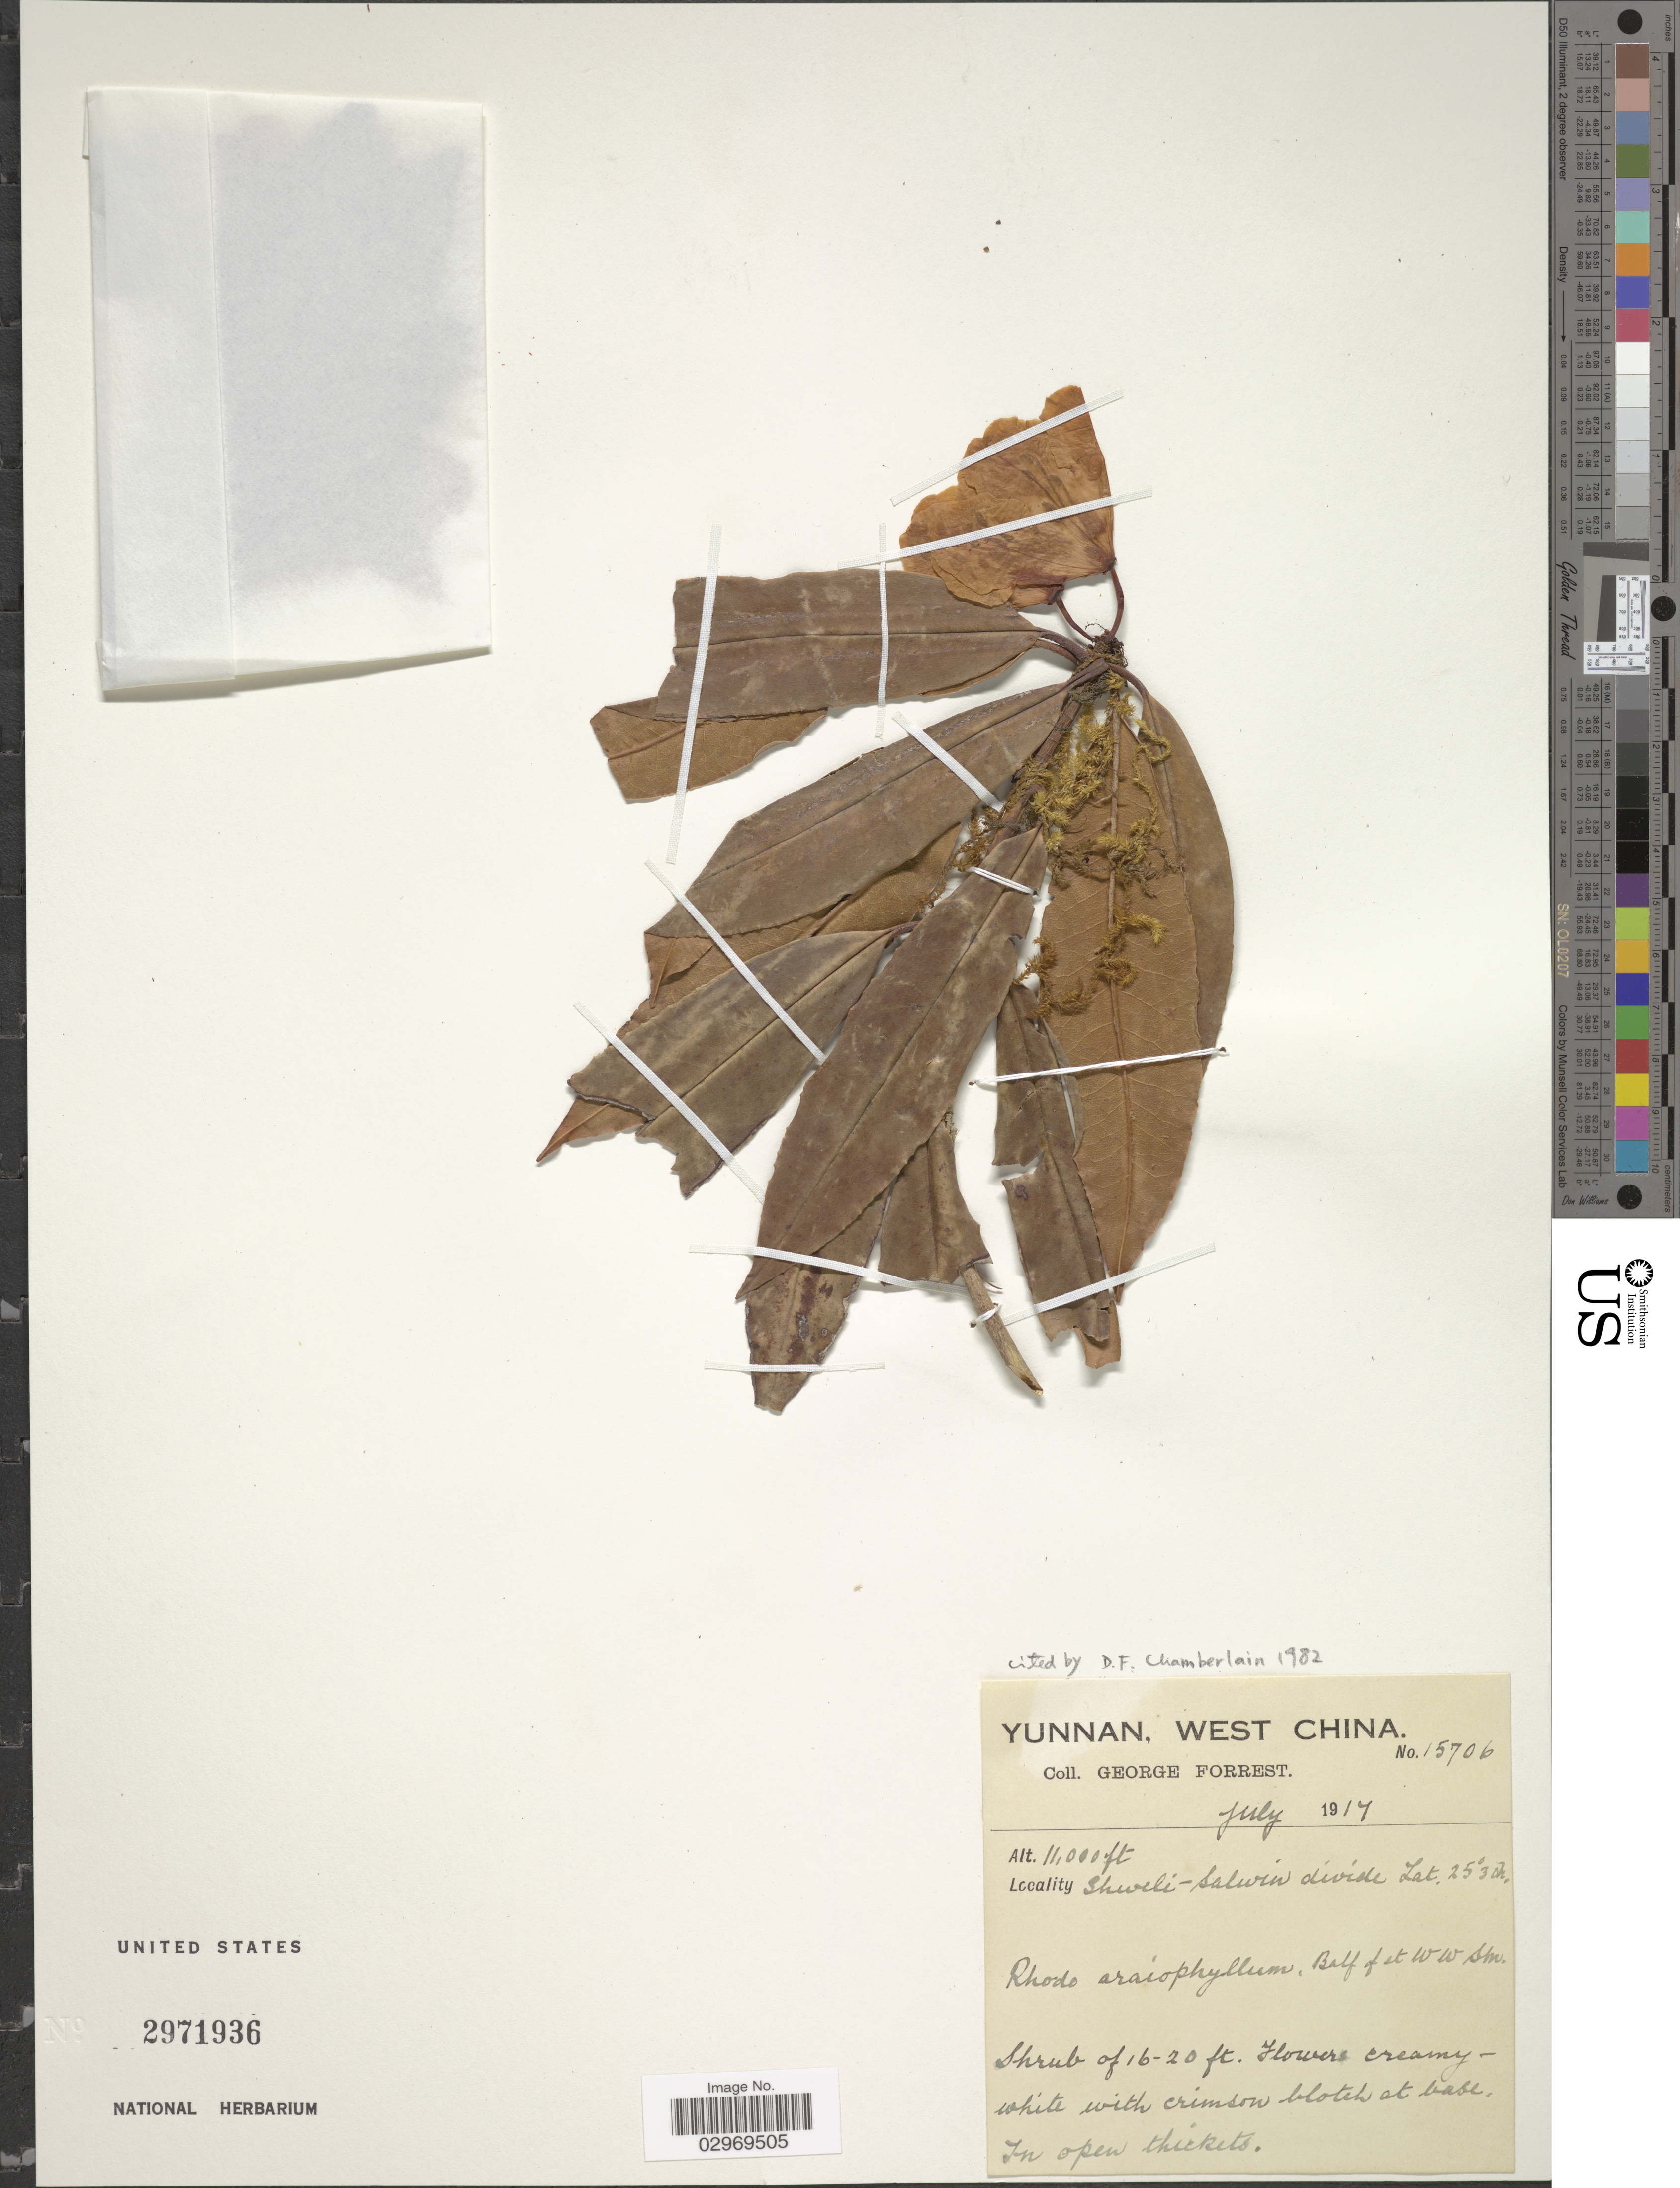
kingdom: Plantae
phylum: Tracheophyta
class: Magnoliopsida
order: Ericales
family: Ericaceae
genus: Rhododendron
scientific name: Rhododendron araiophyllum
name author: Balf. f. & W.W. Sm.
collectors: G. Forrest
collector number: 15706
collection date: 1917-07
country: China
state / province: Yunnan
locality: West China, Shweli-Salwin divide.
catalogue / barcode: US 2971936